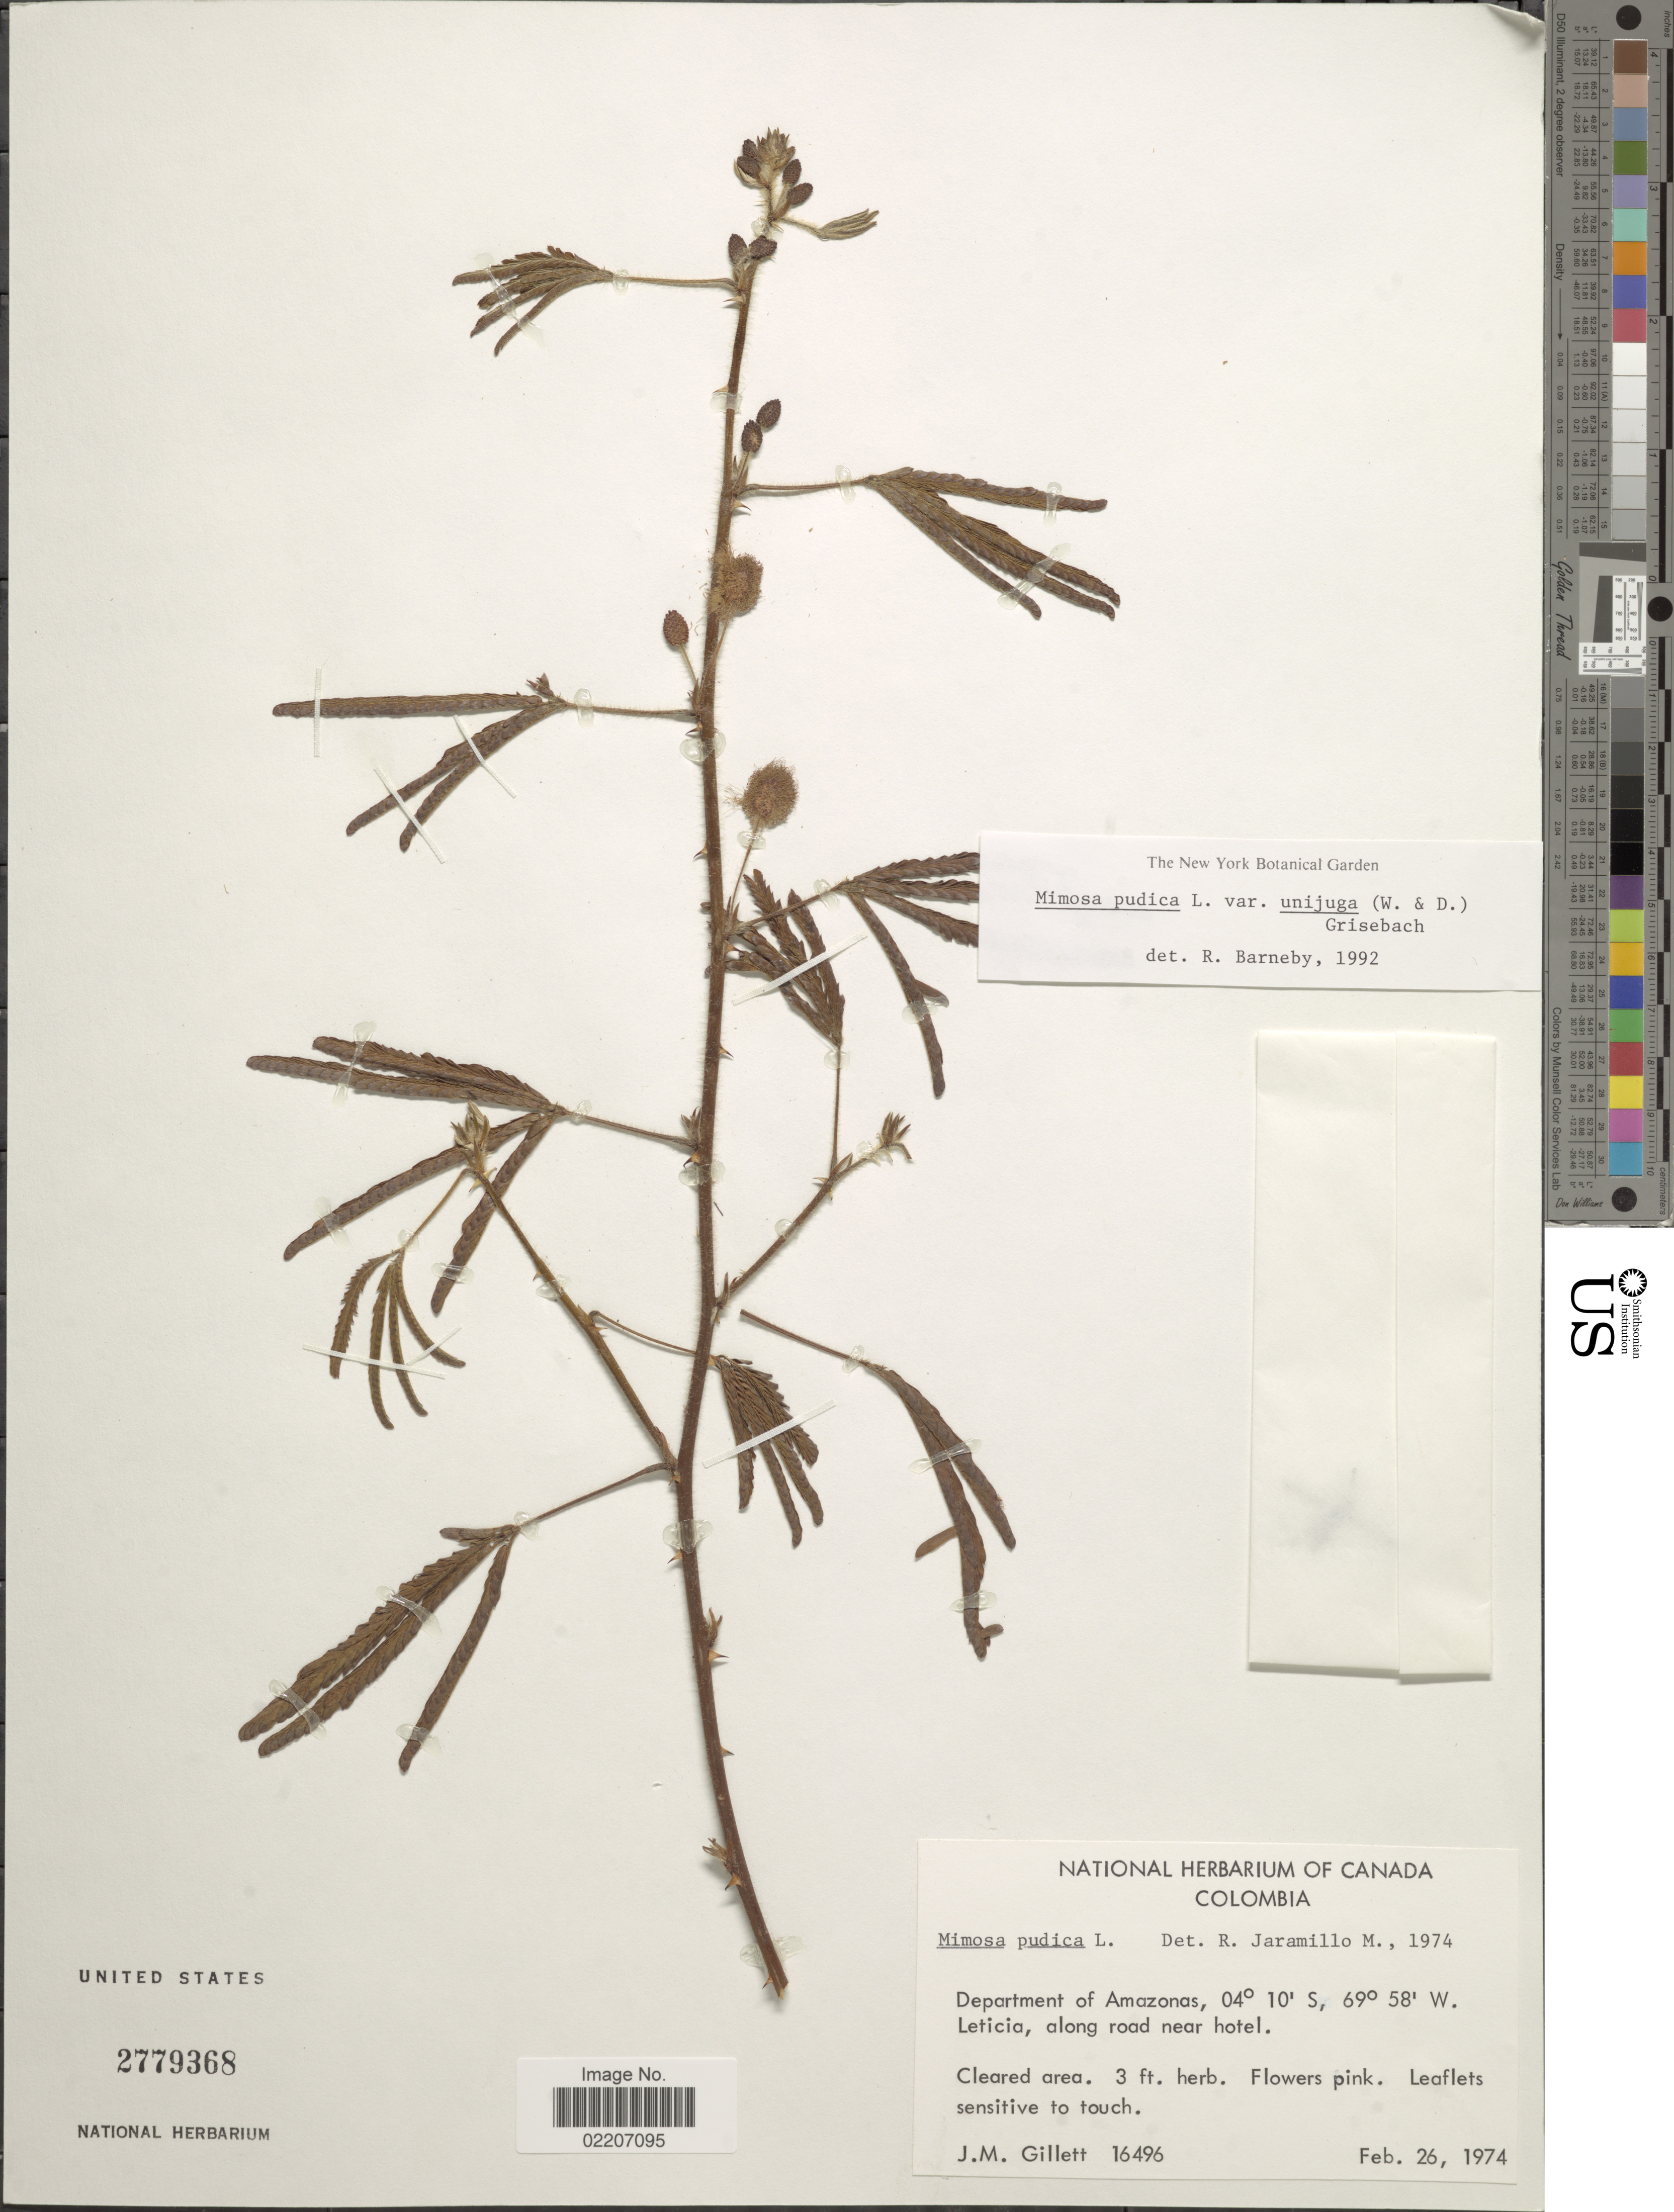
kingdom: Plantae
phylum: Tracheophyta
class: Magnoliopsida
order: Fabales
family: Fabaceae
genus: Mimosa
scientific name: Mimosa pudica var. unijuga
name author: (Walp. & Duchass.) Griseb.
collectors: J. M. Gillett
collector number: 16496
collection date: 1974-02-26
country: Colombia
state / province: Amazônas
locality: Department of Amazonas, Leticia, along road near hotel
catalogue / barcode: US 2779368